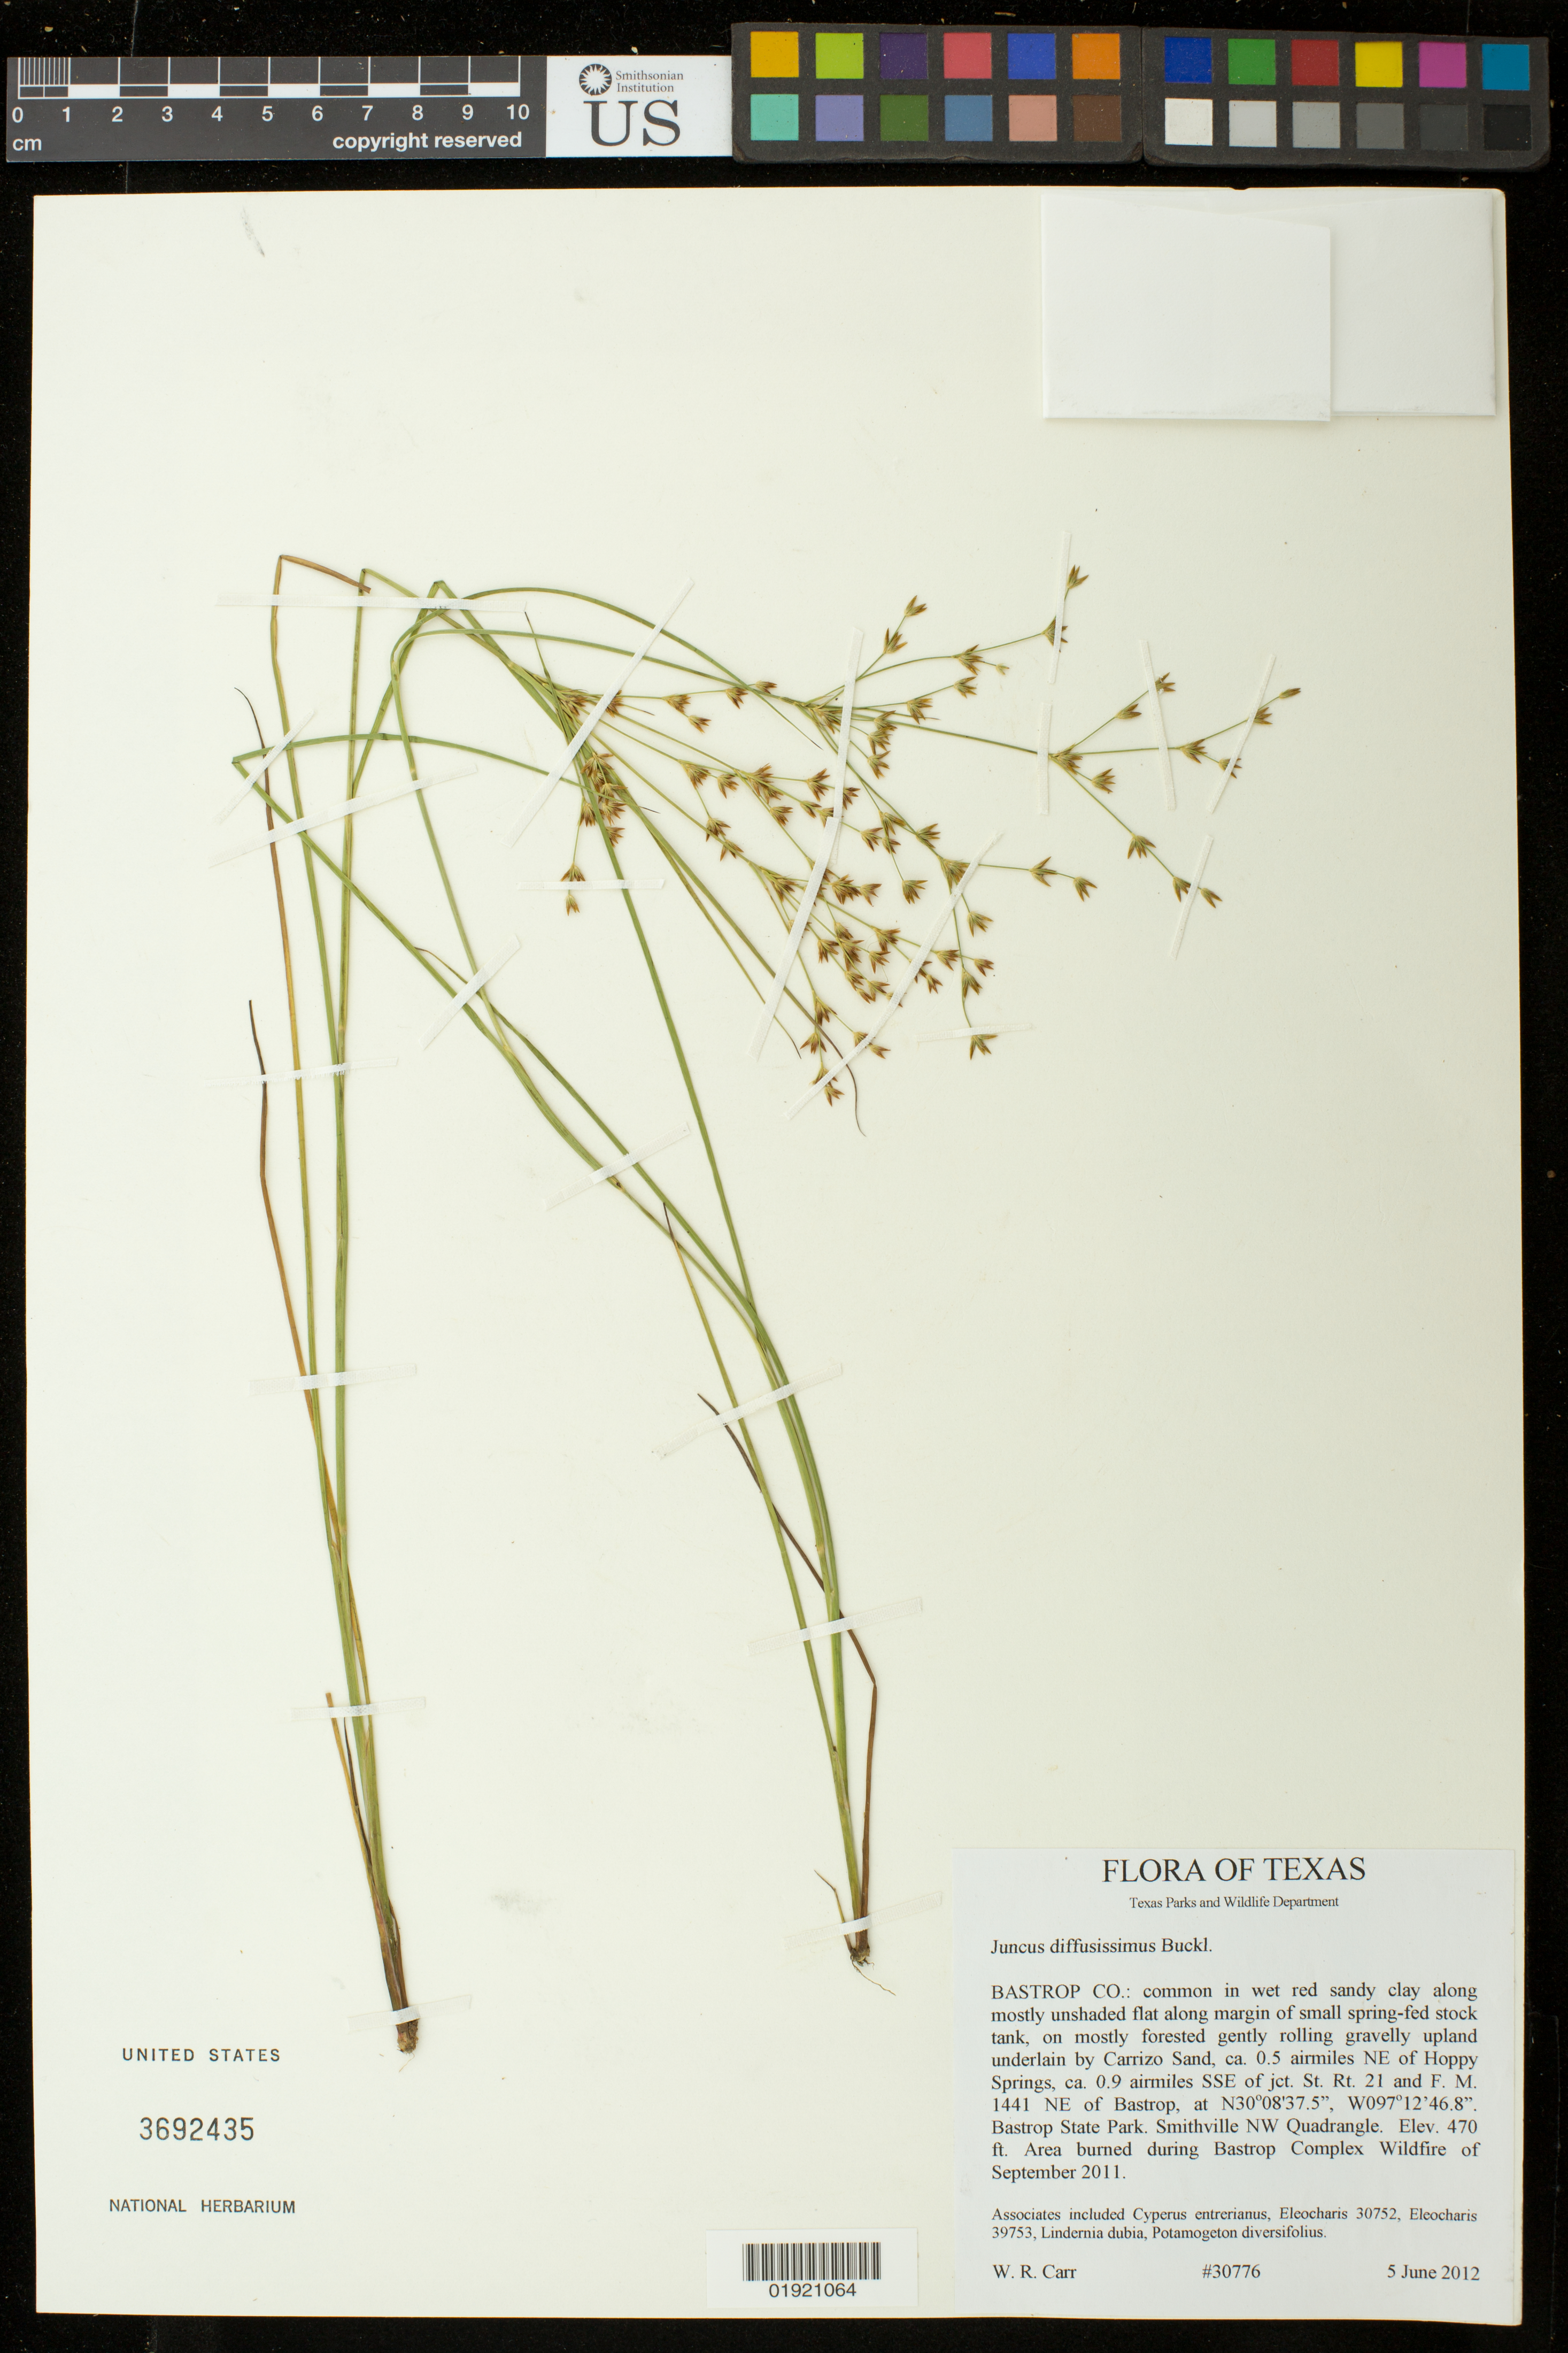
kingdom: Plantae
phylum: Tracheophyta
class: Liliopsida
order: Poales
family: Juncaceae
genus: Juncus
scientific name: Juncus diffusissimus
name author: Buckley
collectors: W. Carr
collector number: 30776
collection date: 2012-06-05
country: United States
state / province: Texas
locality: Bastrop Co.: ca. 0.5 airmiles NE of Hoppy Springs, ca. 0.9 airmiles SSE of jct. St. Rt. 21 and F.M. 1441 NE of Bastrop, Bastrop State Park. Smithville NW Quadrangle. Area lightly burned during Bastrop Copmlex Wildfire of September 2011.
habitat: Common in wet red sandy clay along mostly unshaded flat along margin of small spring-fed stock tank, on mostly forested gently rolling gravelly upland underlain by Carrizo Sand.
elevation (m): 143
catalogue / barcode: US 3692435